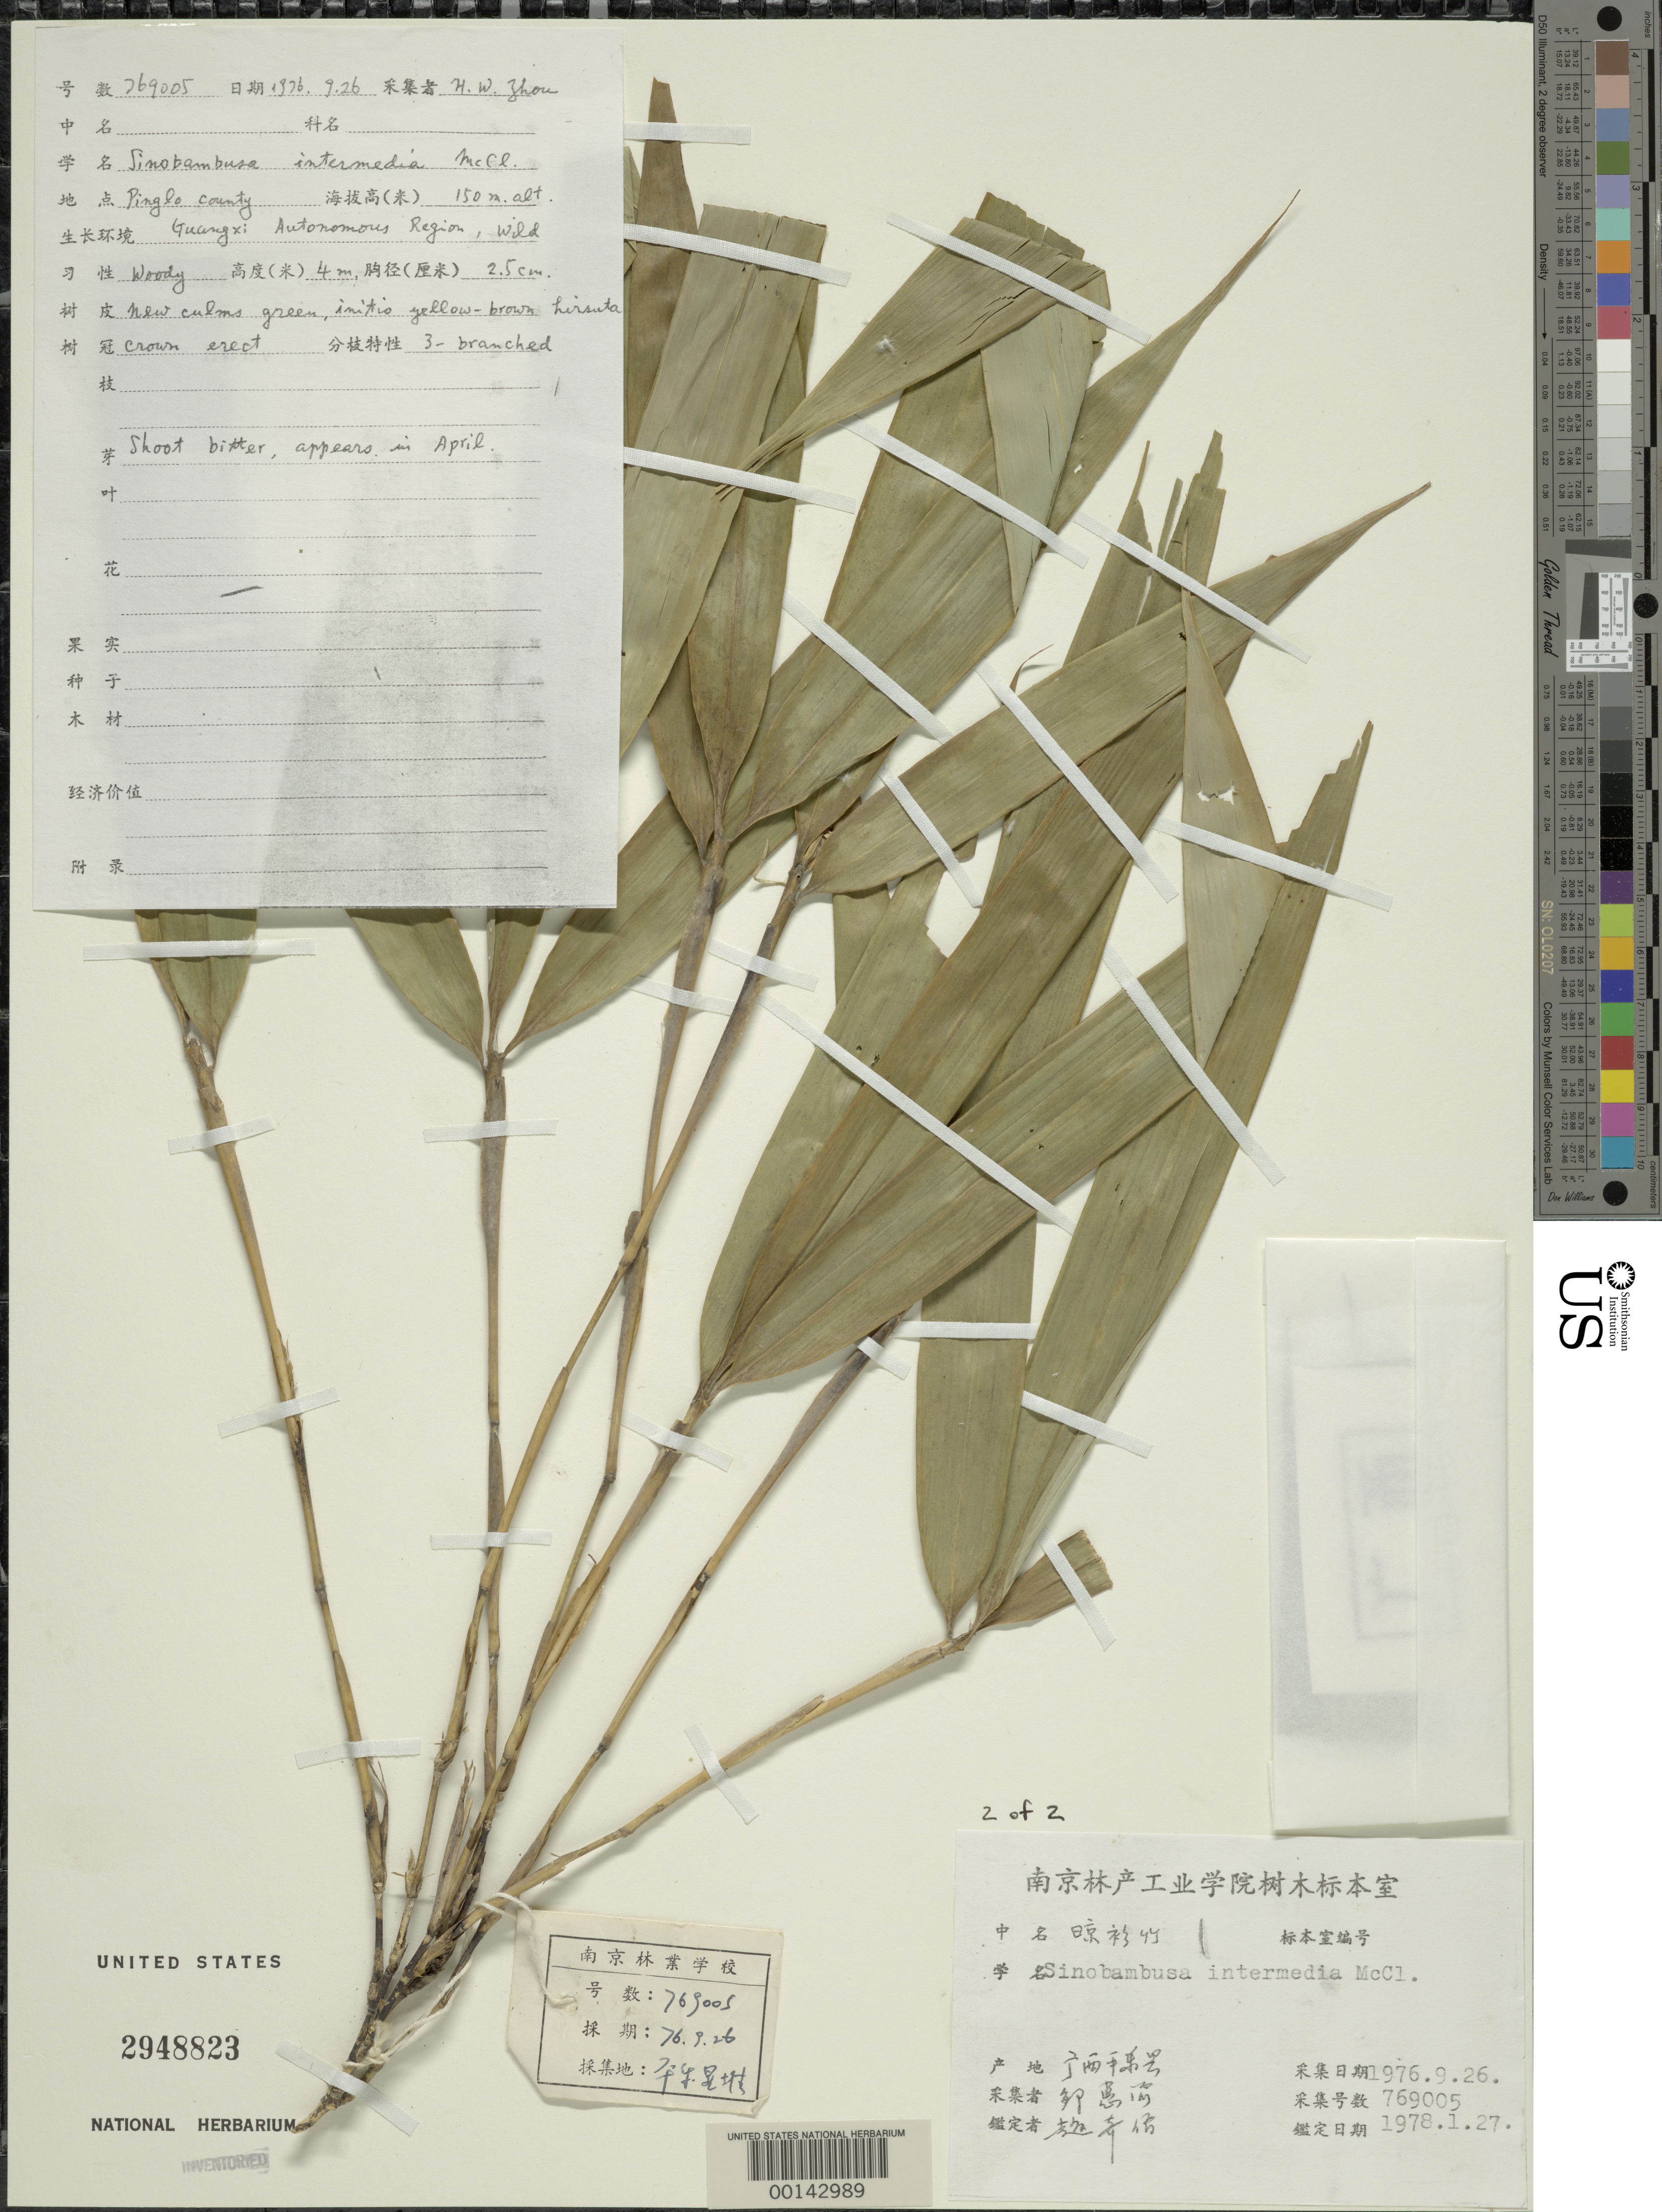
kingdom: Plantae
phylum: Tracheophyta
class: Liliopsida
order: Poales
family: Poaceae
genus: Sinobambusa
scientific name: Sinobambusa intermedia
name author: McClure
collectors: H. Zhou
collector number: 769005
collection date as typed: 26 Sep 1976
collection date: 1976-09-26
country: China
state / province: Jiangxi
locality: Pinglo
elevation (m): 150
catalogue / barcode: US 2948823